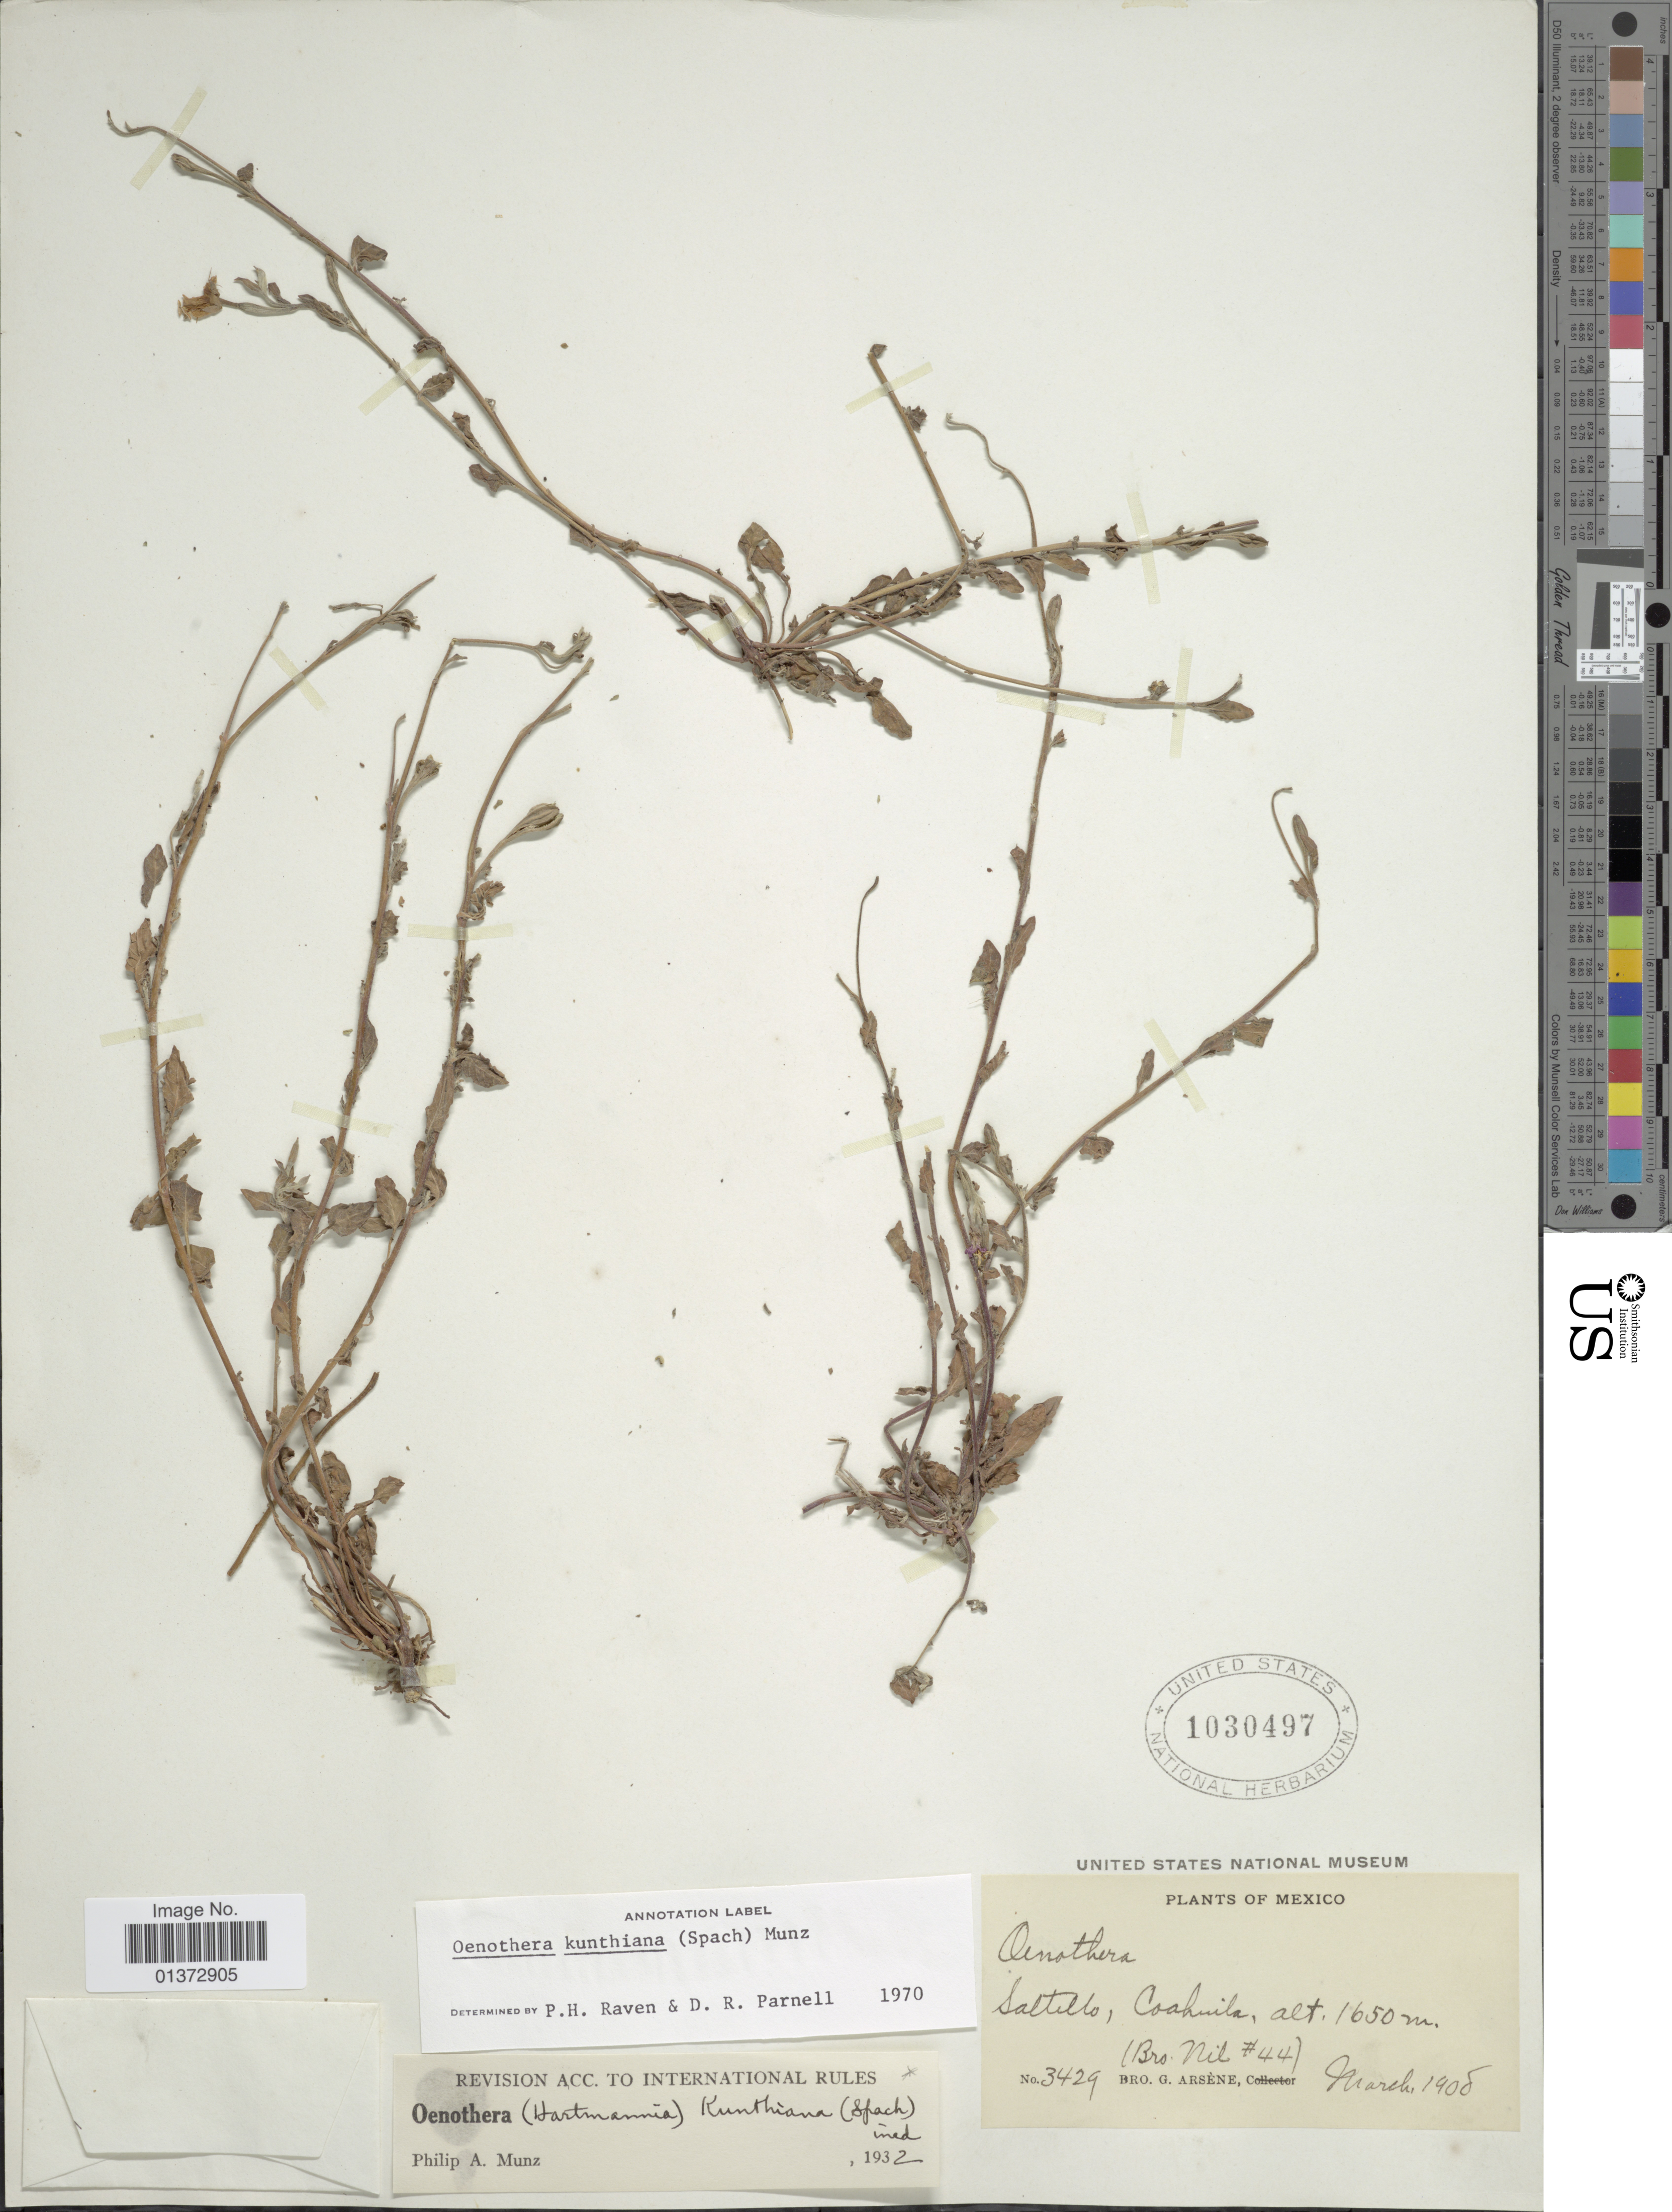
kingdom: Plantae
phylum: Tracheophyta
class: Magnoliopsida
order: Myrtales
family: Onagraceae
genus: Oenothera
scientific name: Oenothera kunthiana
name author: (Spach) Munz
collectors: Bro. Agniel & Bro. G. Arsène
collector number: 3429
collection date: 1908-03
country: Mexico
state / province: Coahuila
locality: Saltillo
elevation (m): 1650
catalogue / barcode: US 1030497